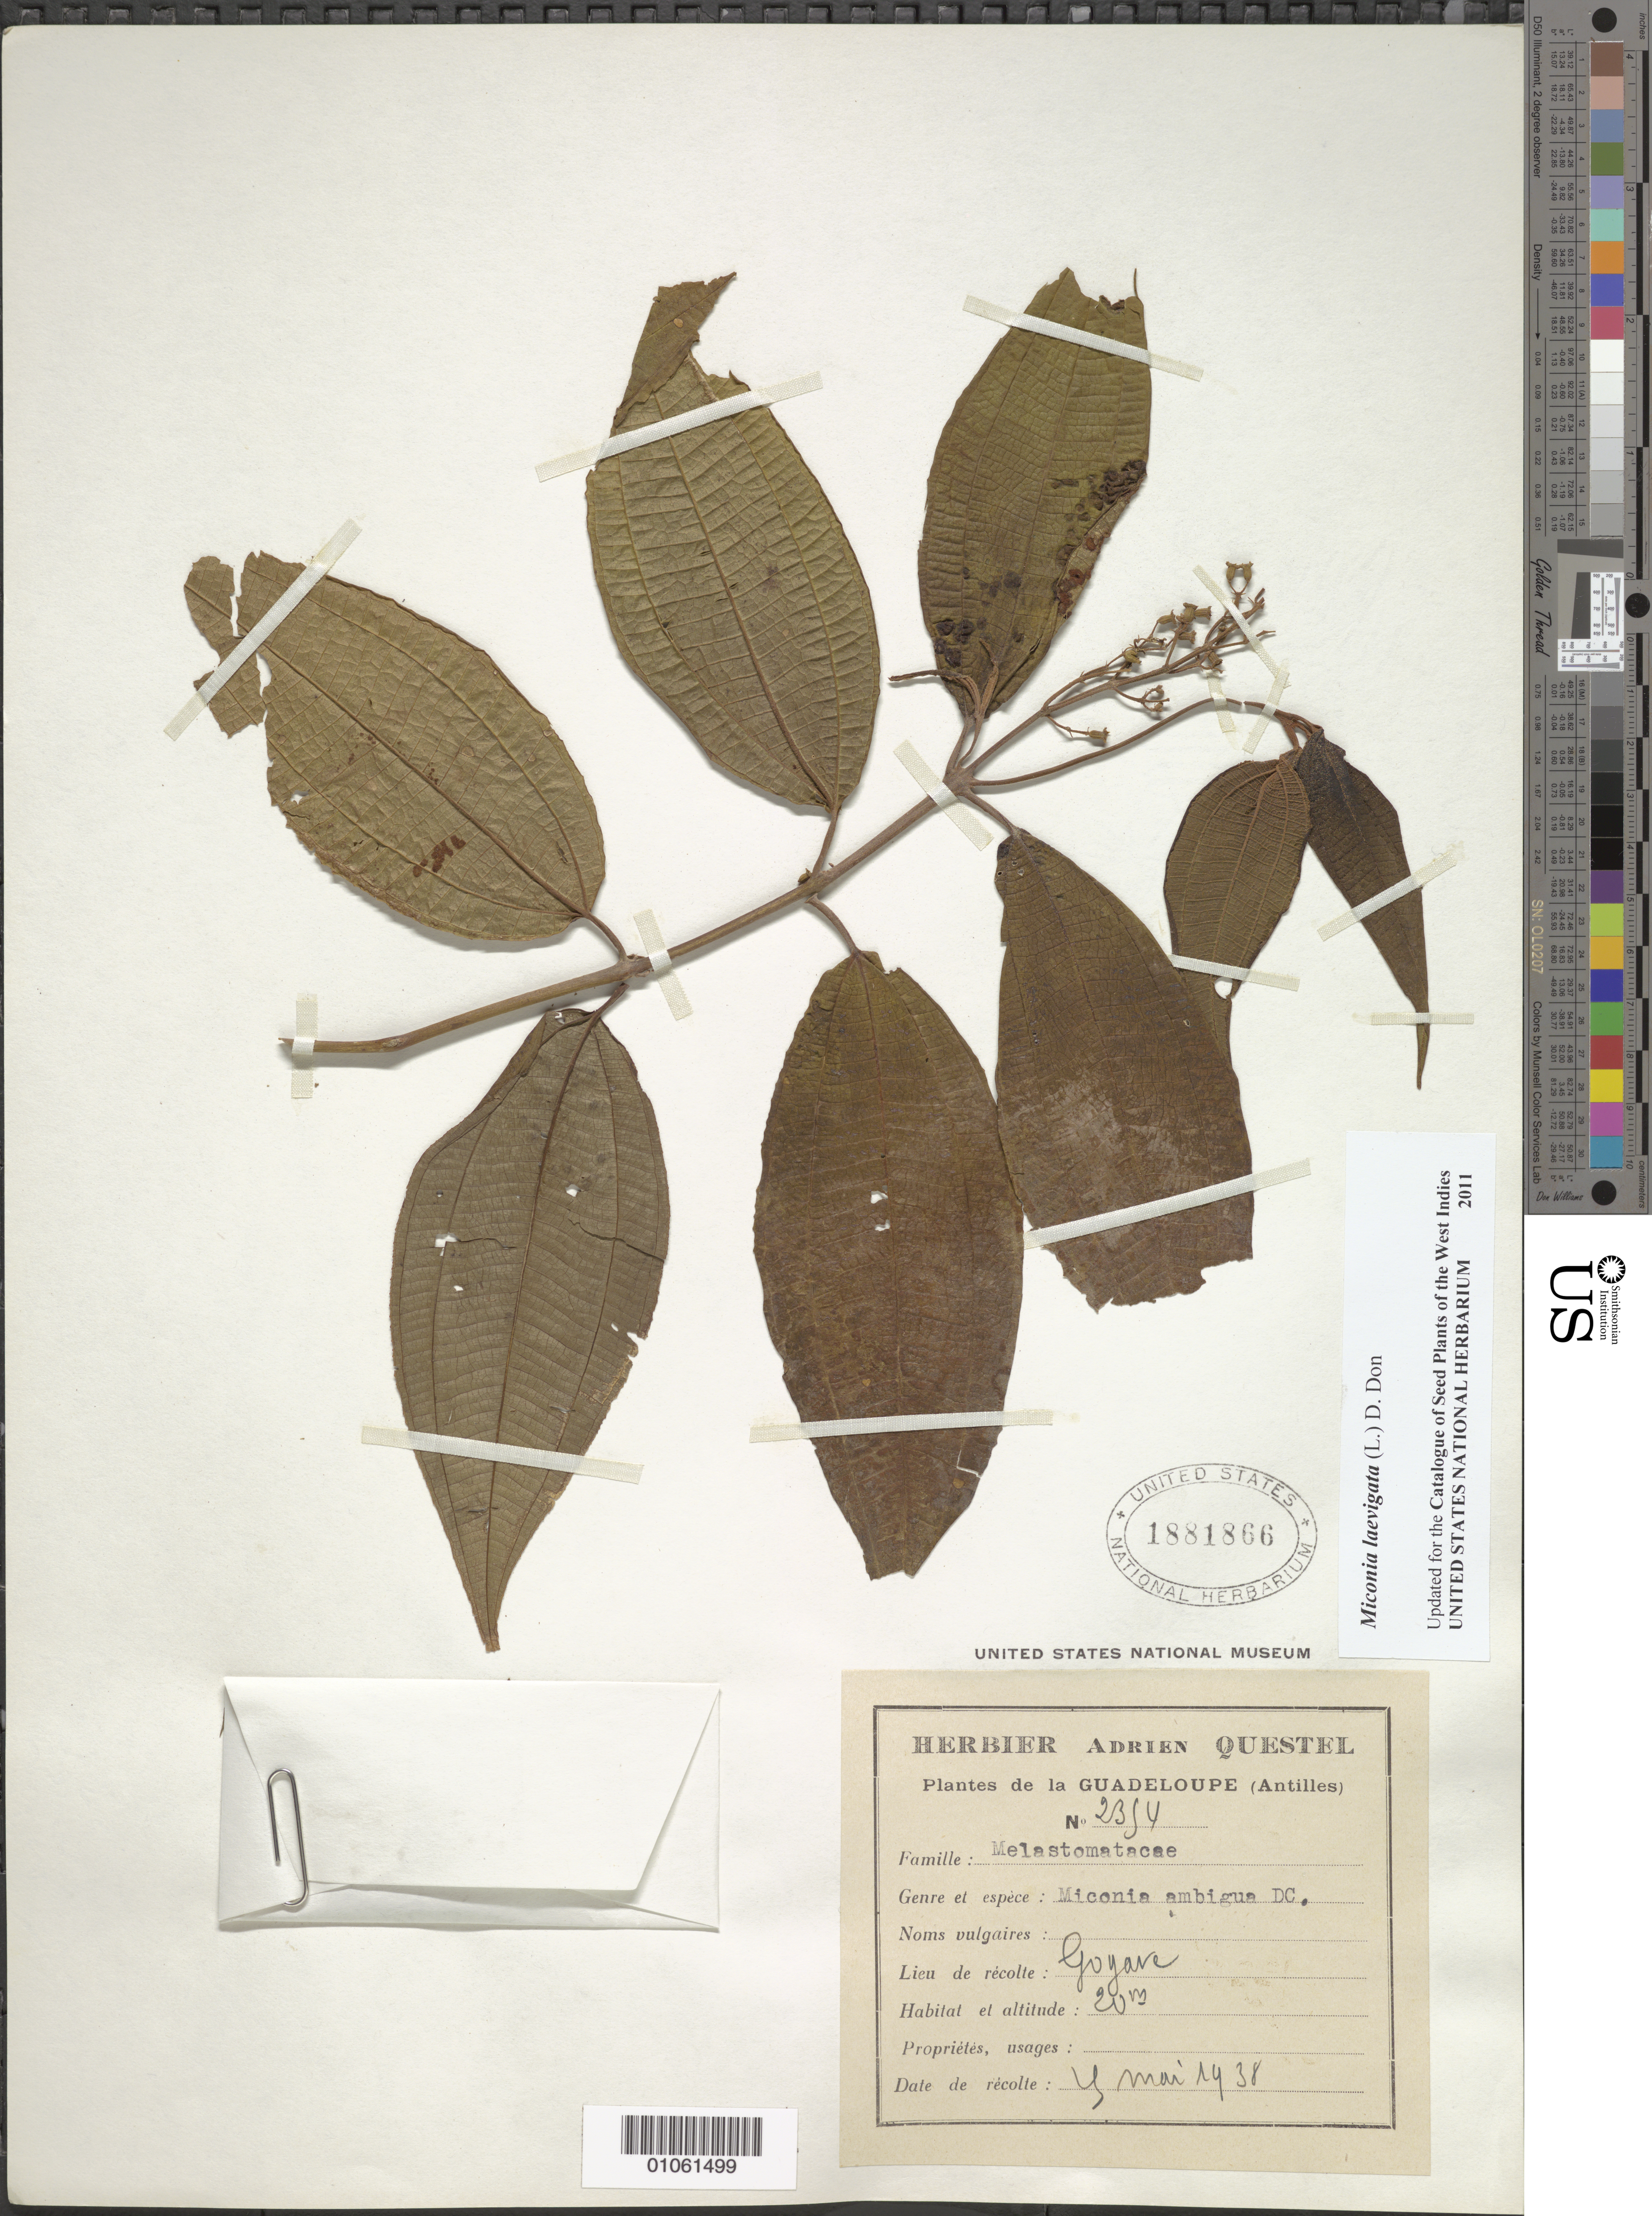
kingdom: Plantae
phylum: Tracheophyta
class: Magnoliopsida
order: Myrtales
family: Melastomataceae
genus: Miconia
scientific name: Miconia laevigata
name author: (L.) D. Don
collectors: A. Questel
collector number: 2354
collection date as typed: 25 May 1938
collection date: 1938-05-25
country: Guadeloupe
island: Basse Terre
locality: Goyave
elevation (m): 20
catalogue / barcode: US 1881866